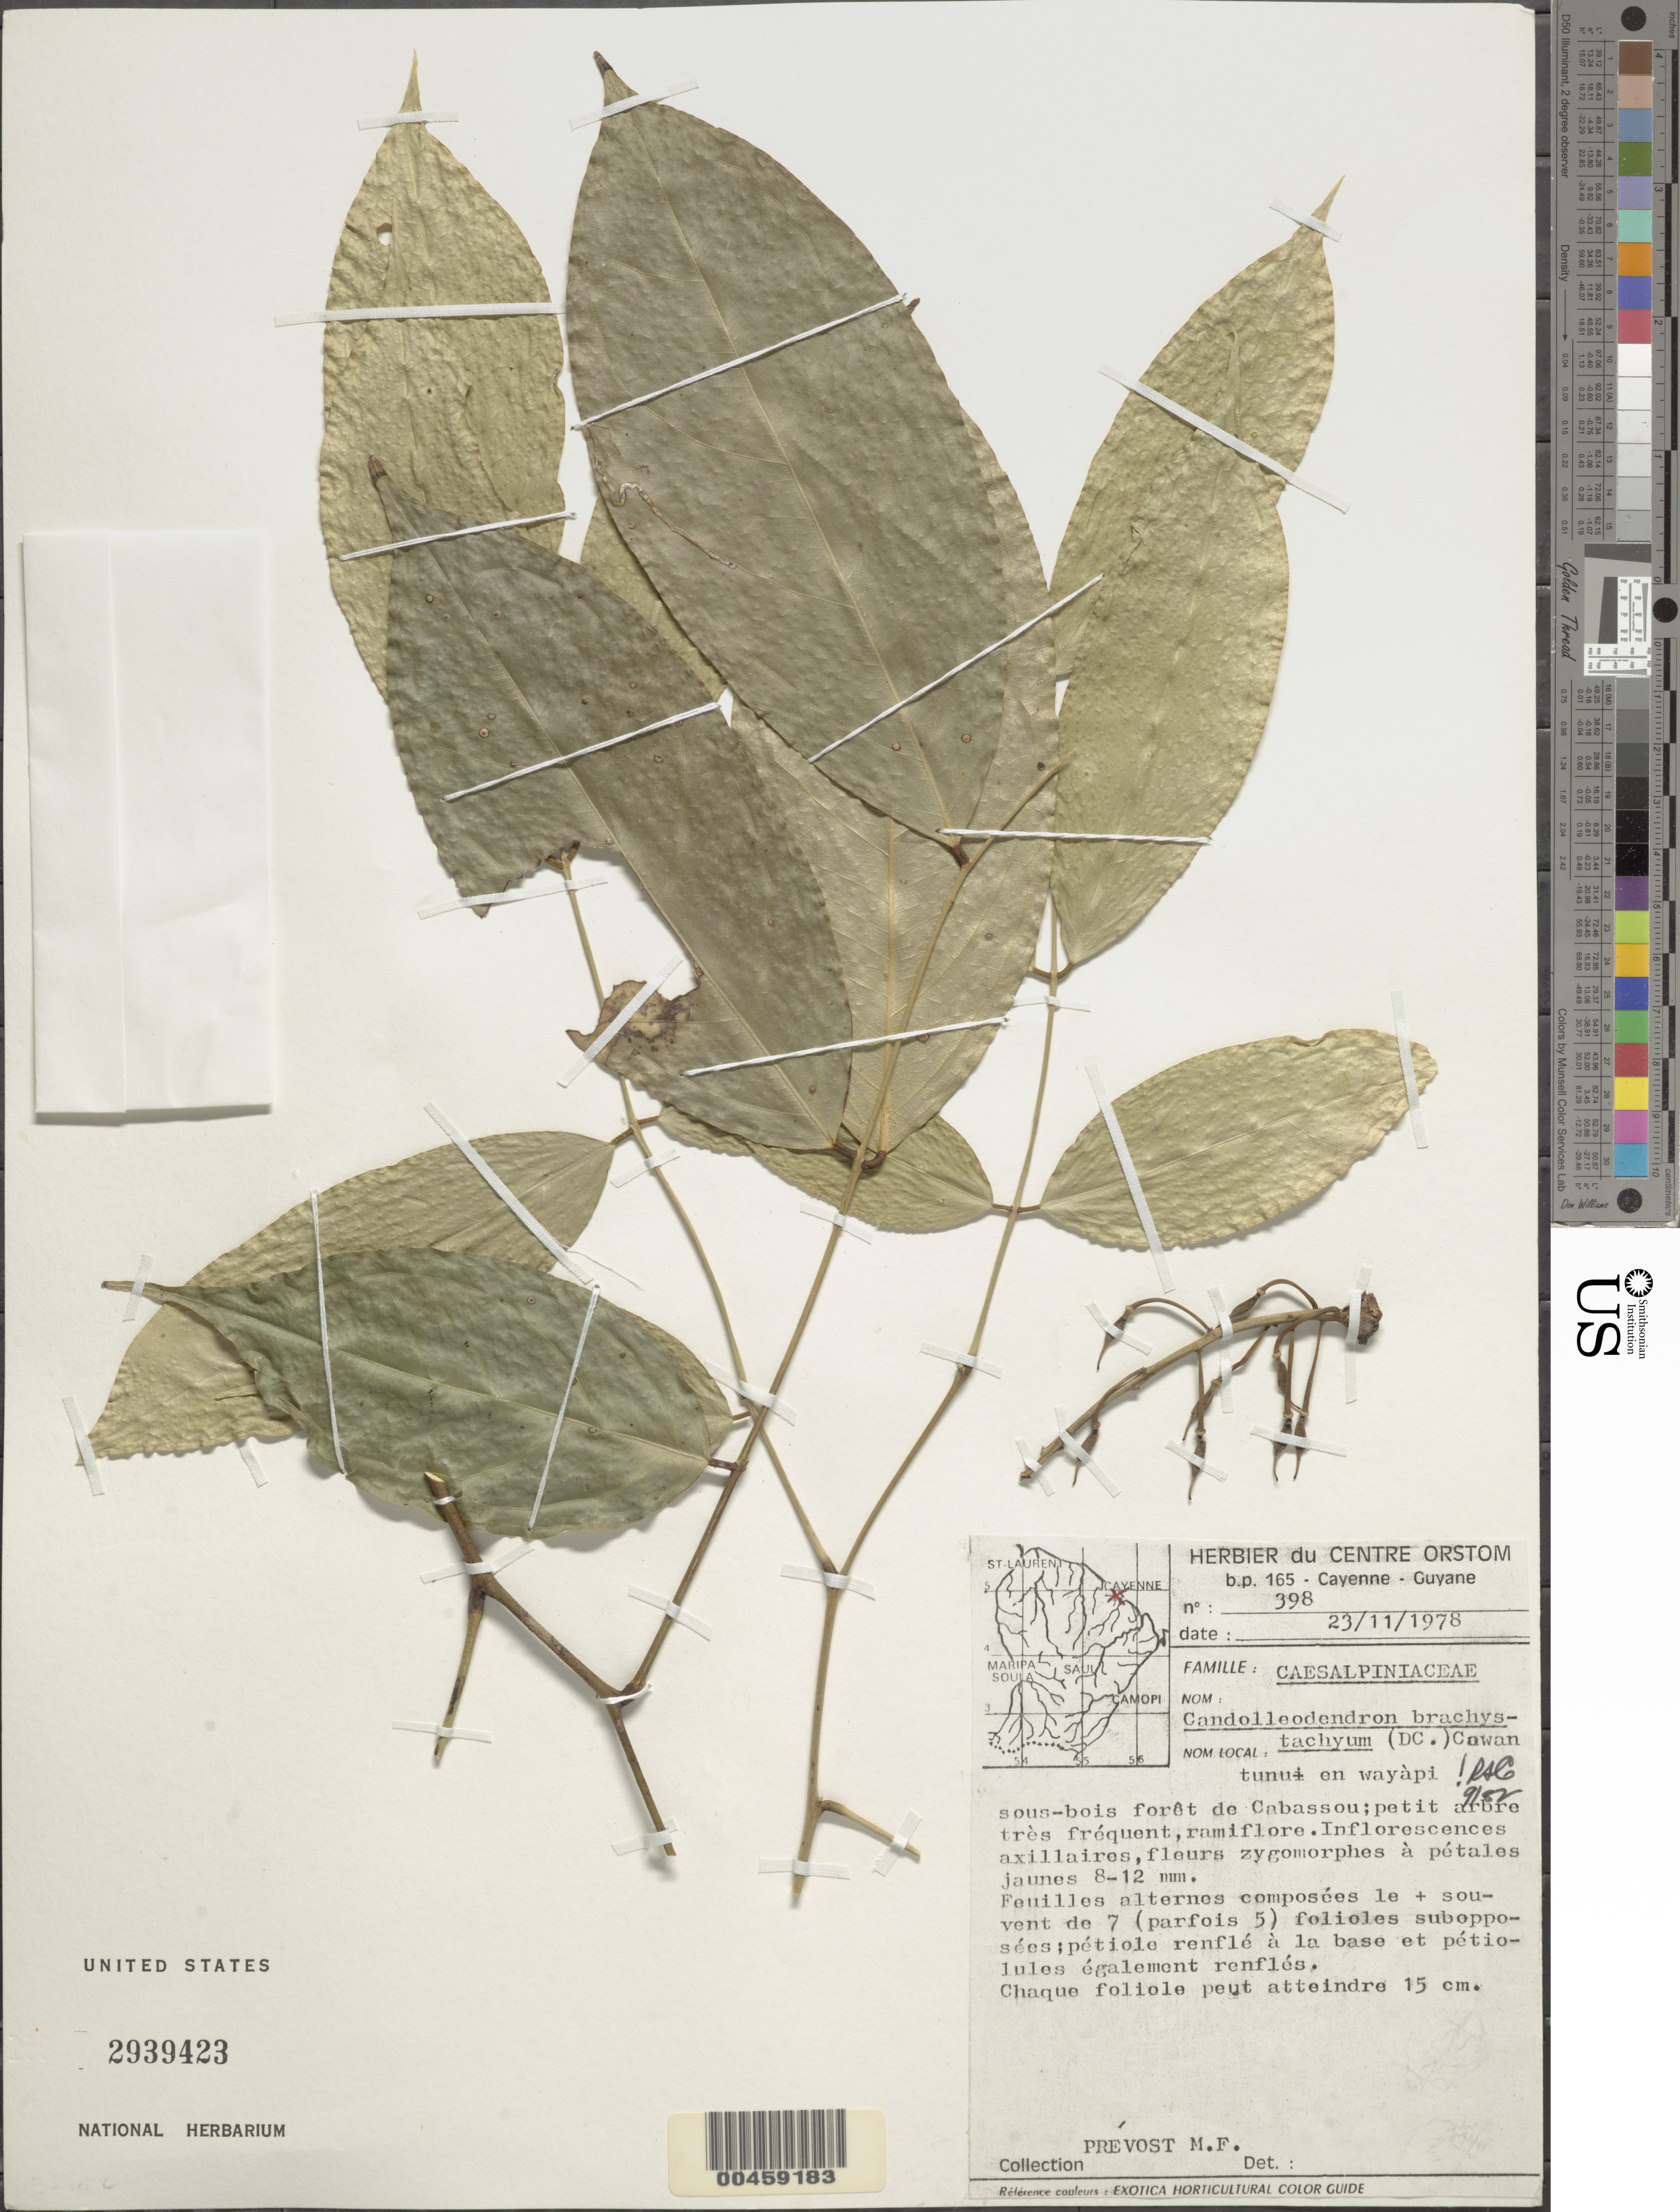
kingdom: Plantae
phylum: Tracheophyta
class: Magnoliopsida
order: Fabales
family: Fabaceae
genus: Candolleodendron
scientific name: Candolleodendron brachystachyum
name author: (DC.) R.S. Cowan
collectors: M.-F. Prévost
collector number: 398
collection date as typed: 23 Nov 1978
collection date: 1978-11-23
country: French Guiana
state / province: Cayenne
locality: Cabassou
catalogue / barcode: US 2939423